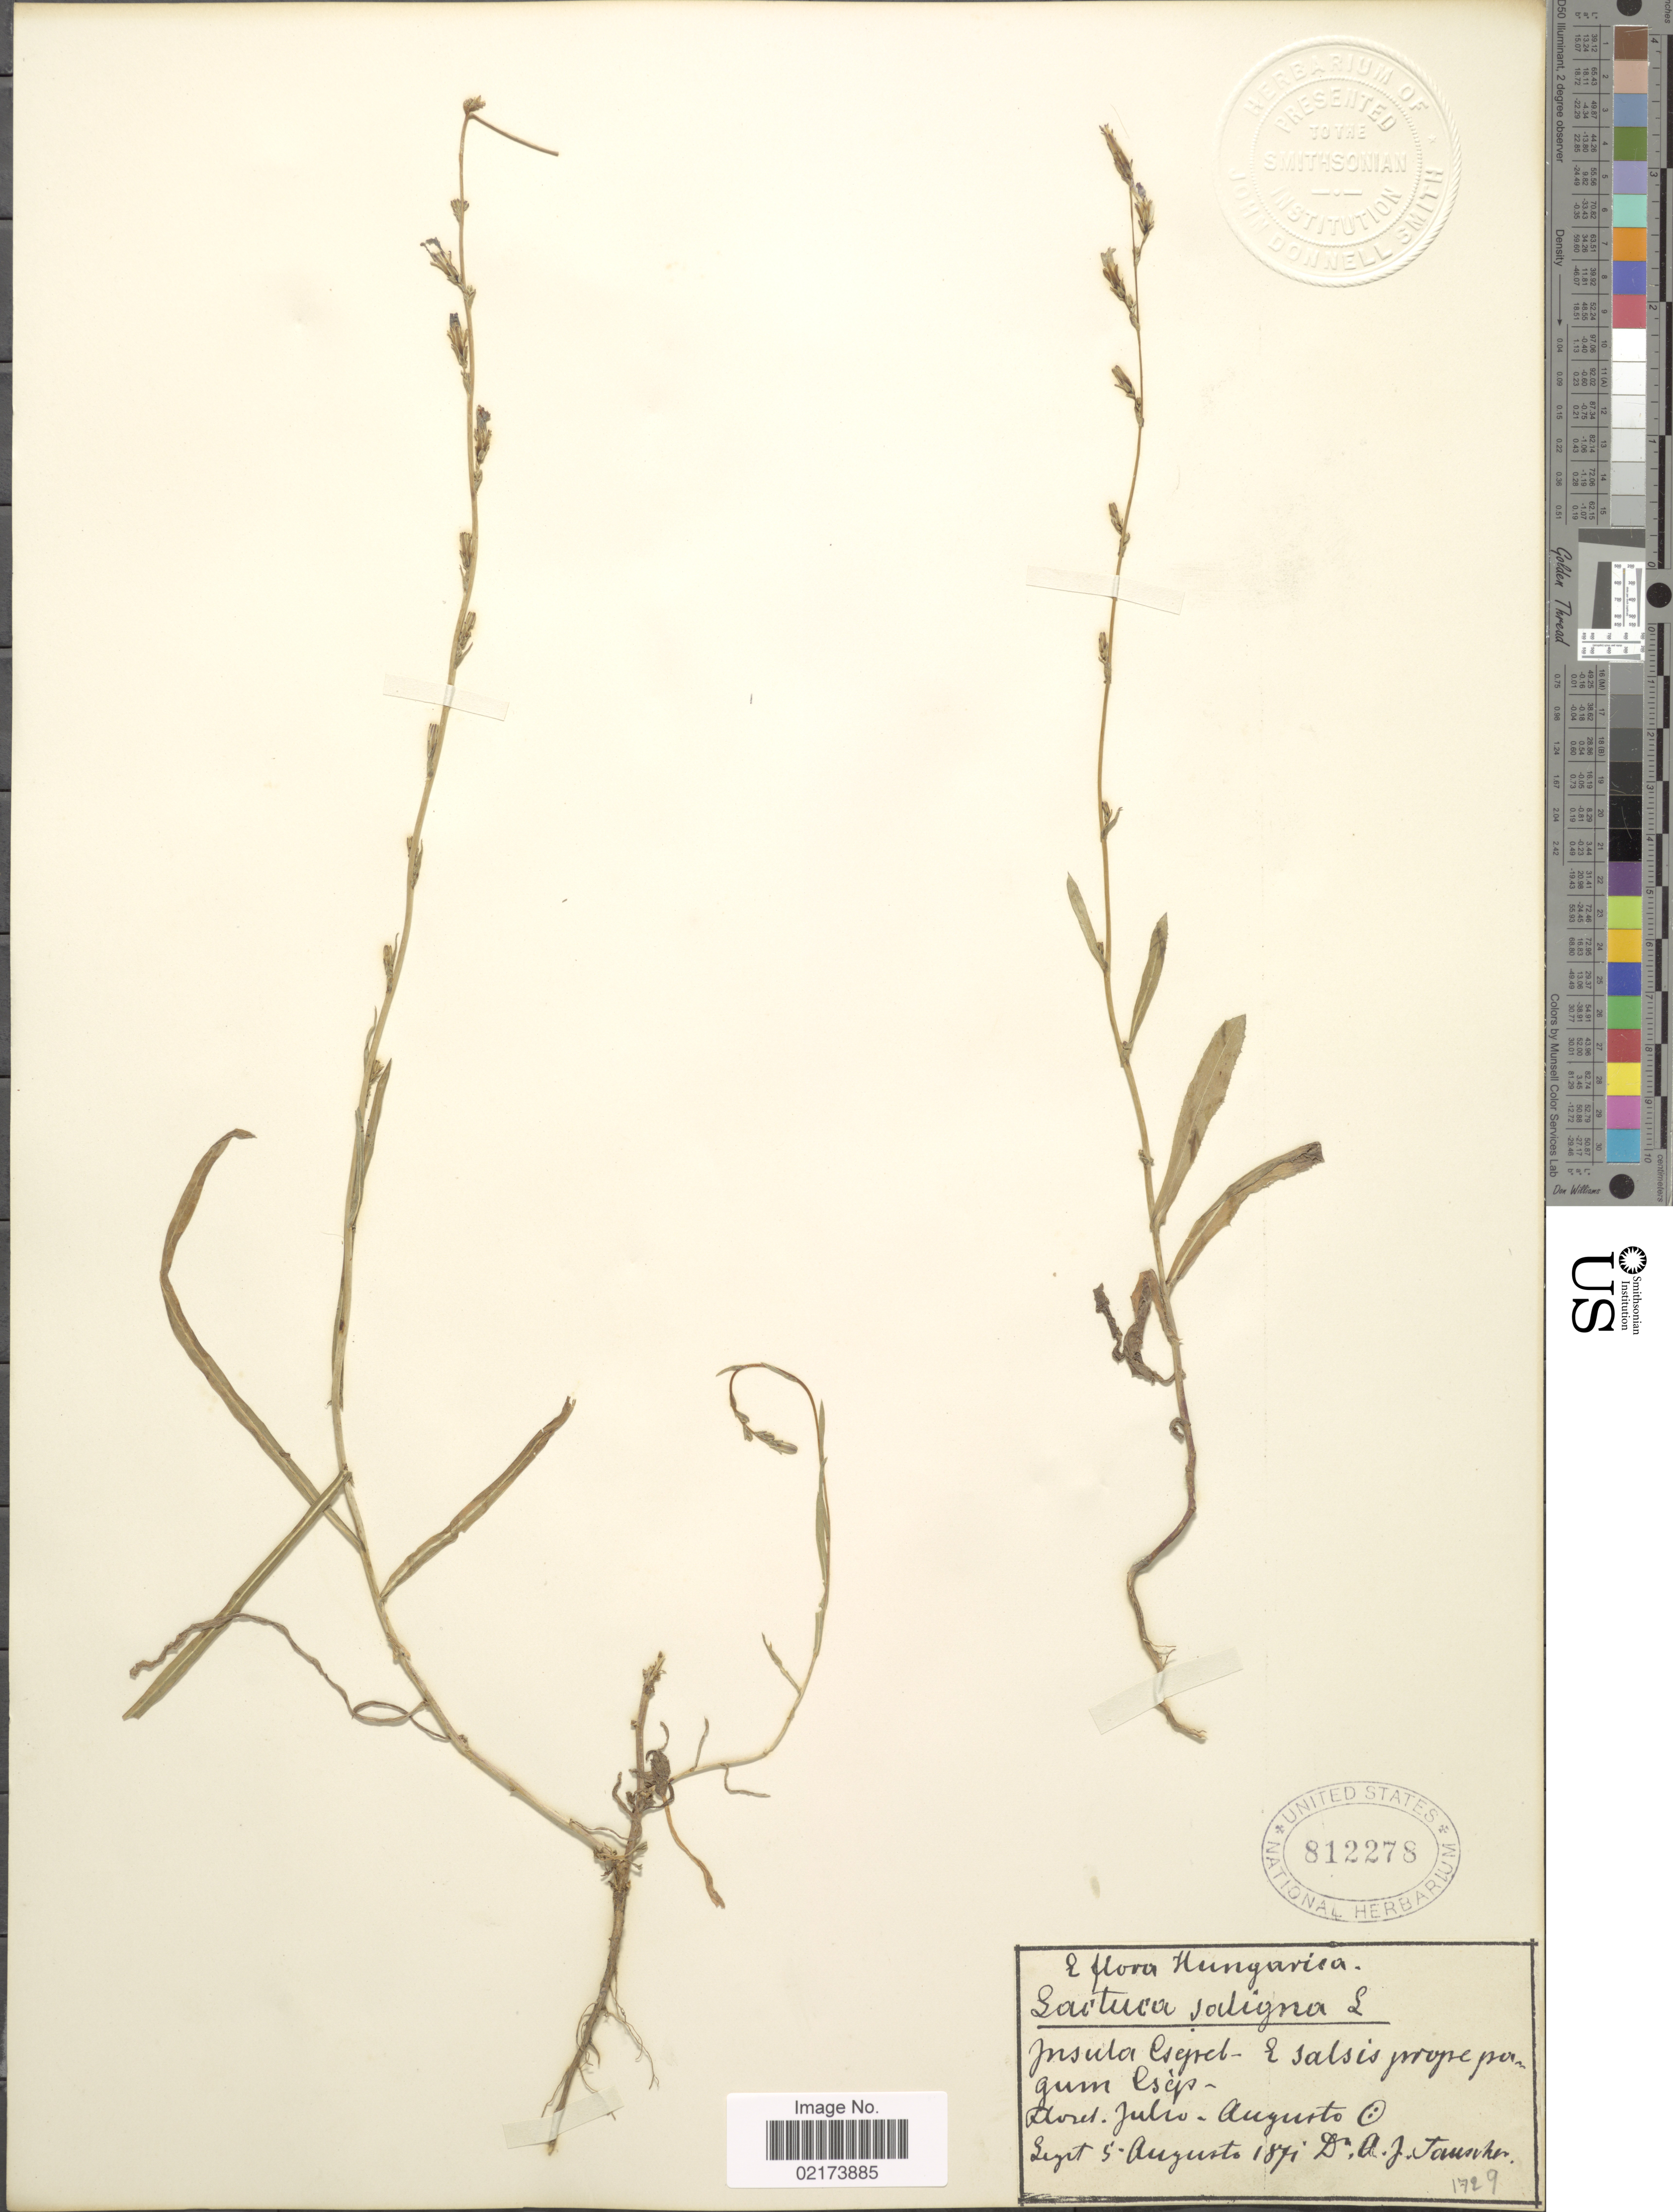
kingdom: Plantae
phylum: Tracheophyta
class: Magnoliopsida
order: Asterales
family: Asteraceae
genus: Lactuca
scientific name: Lactuca saligna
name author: L.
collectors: Tauscher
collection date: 1871-08-05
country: Hungary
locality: Insula Csejoel, prope pagum Csgs [interpreted]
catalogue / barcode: US 812278